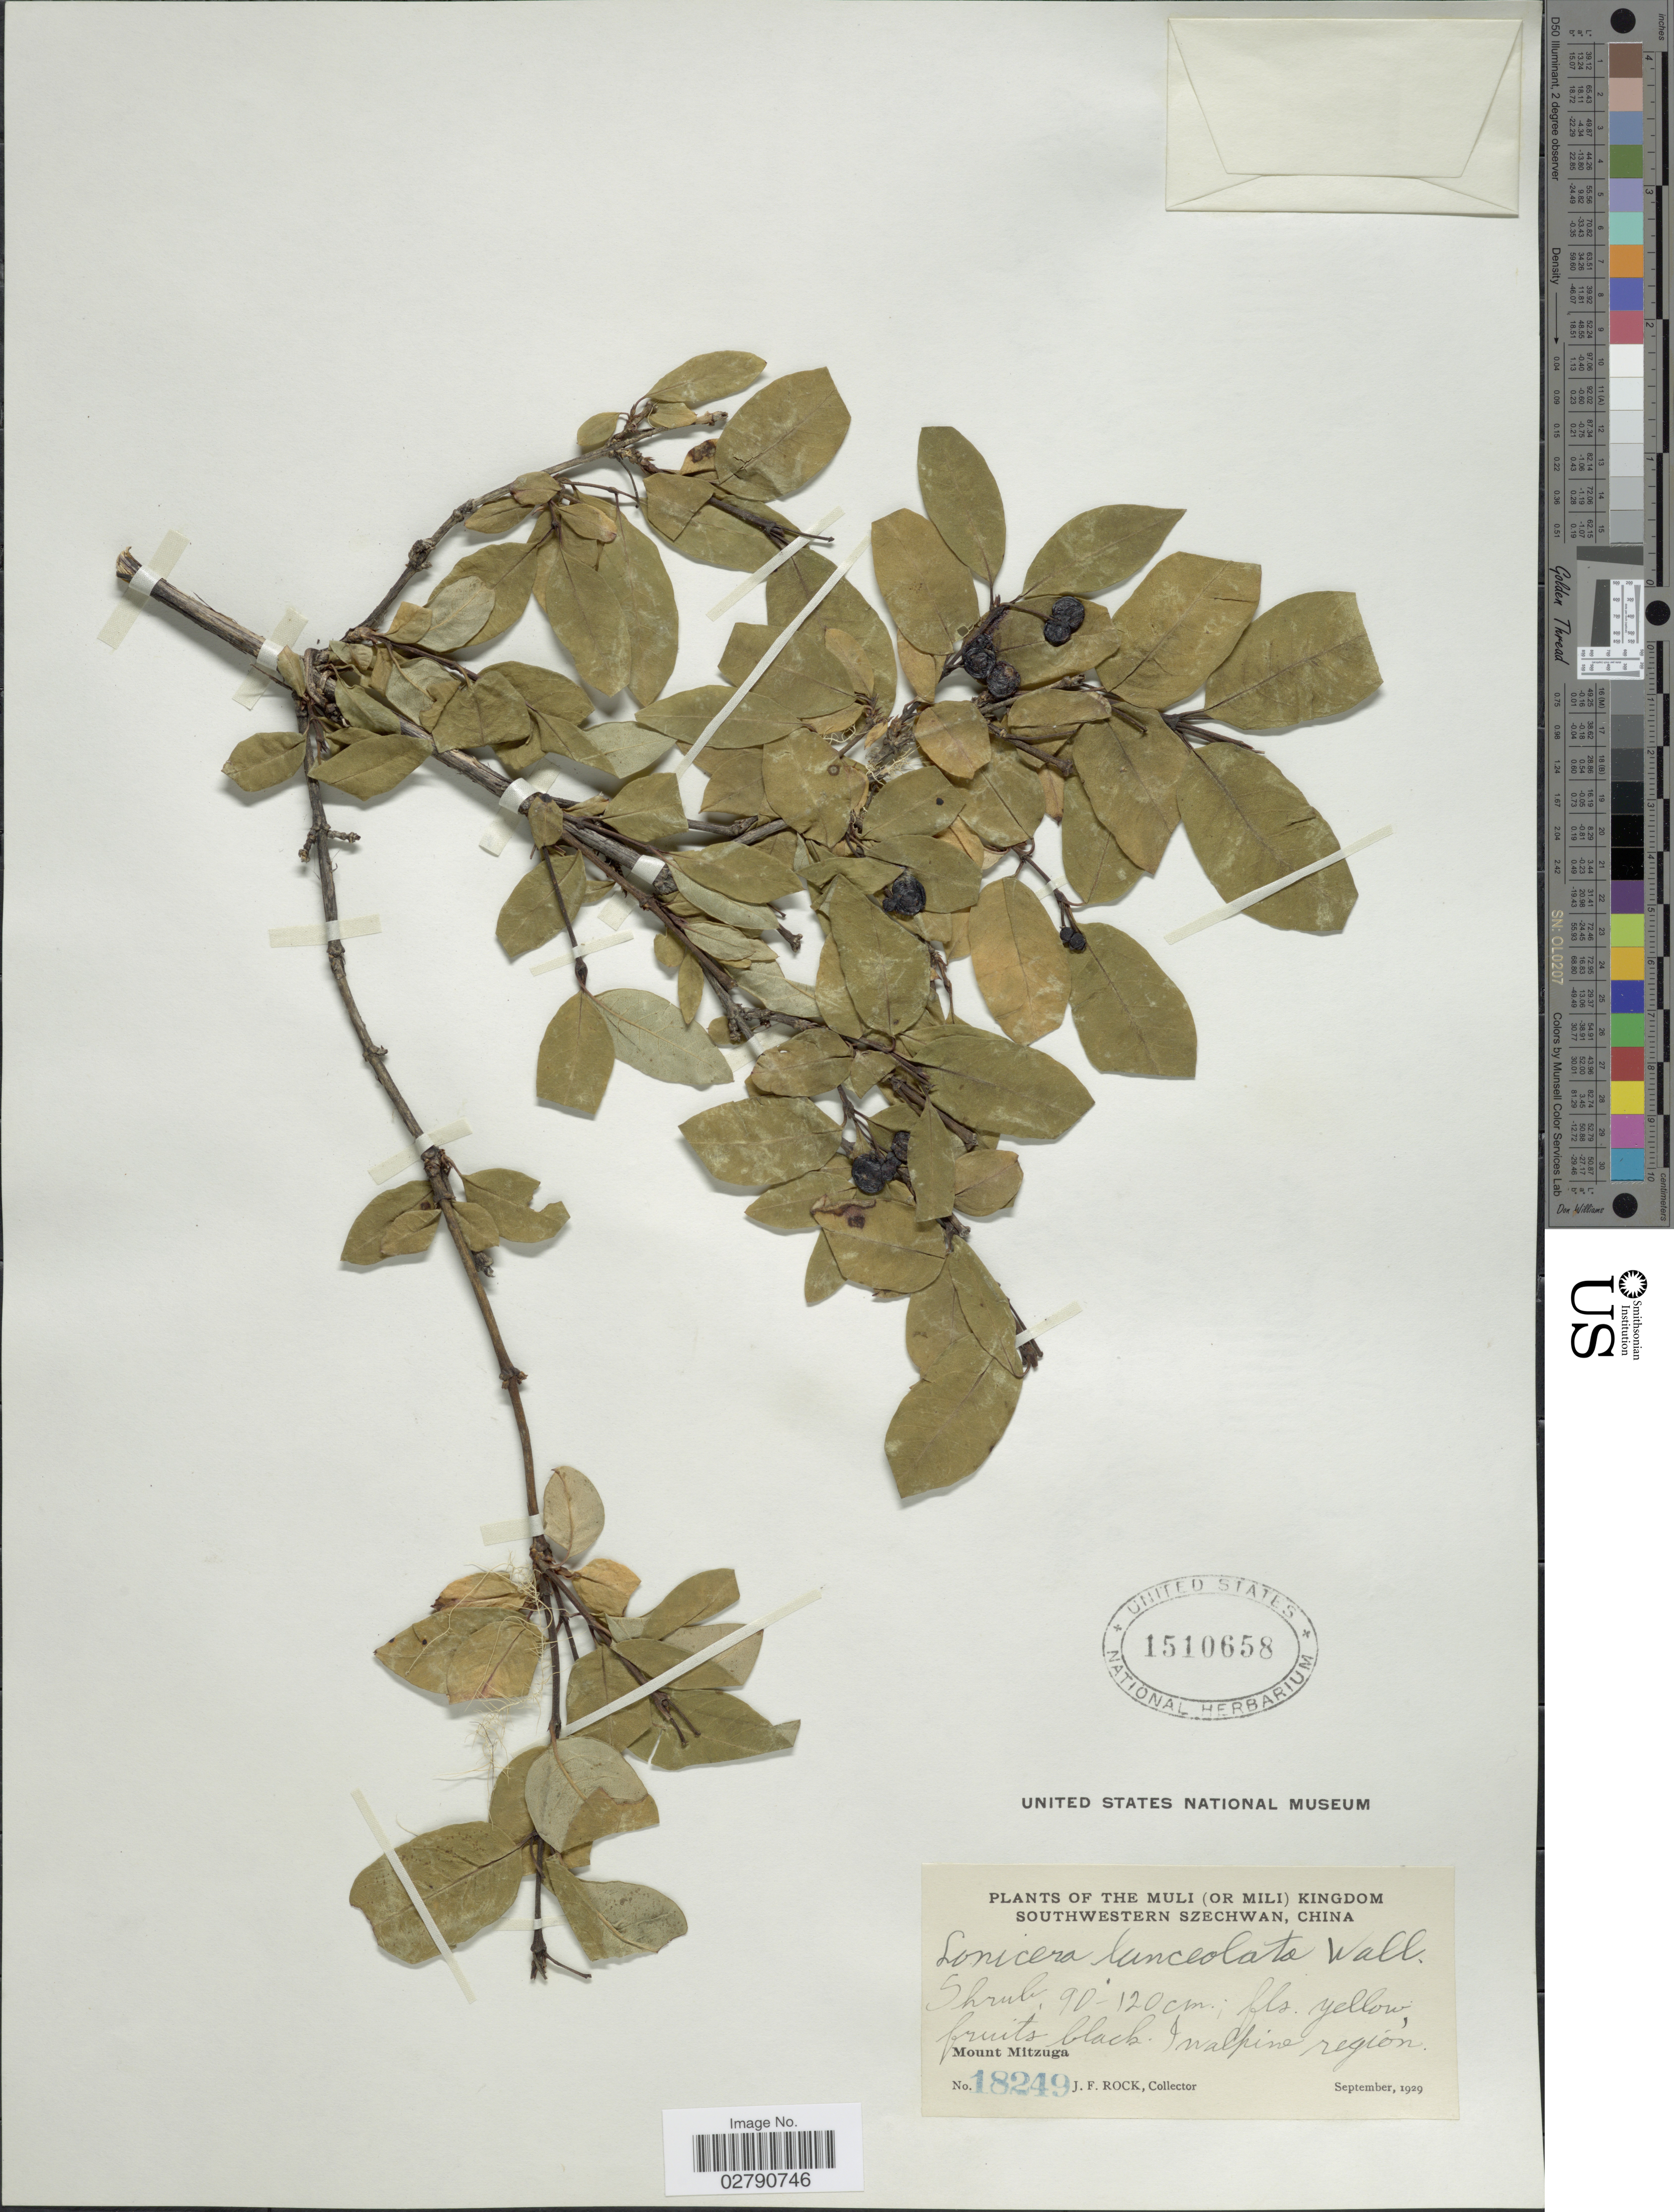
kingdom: Plantae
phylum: Tracheophyta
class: Magnoliopsida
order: Dipsacales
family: Caprifoliaceae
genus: Lonicera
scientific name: Lonicera lanceolata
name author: Wall.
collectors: J. Rock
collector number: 18249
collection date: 1929-09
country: China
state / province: Sichuan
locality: Muli (or Mili) Kingdom, Southwestern Szechwan. Mount Mitzuga. In alpine region.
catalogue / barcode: US 1510658